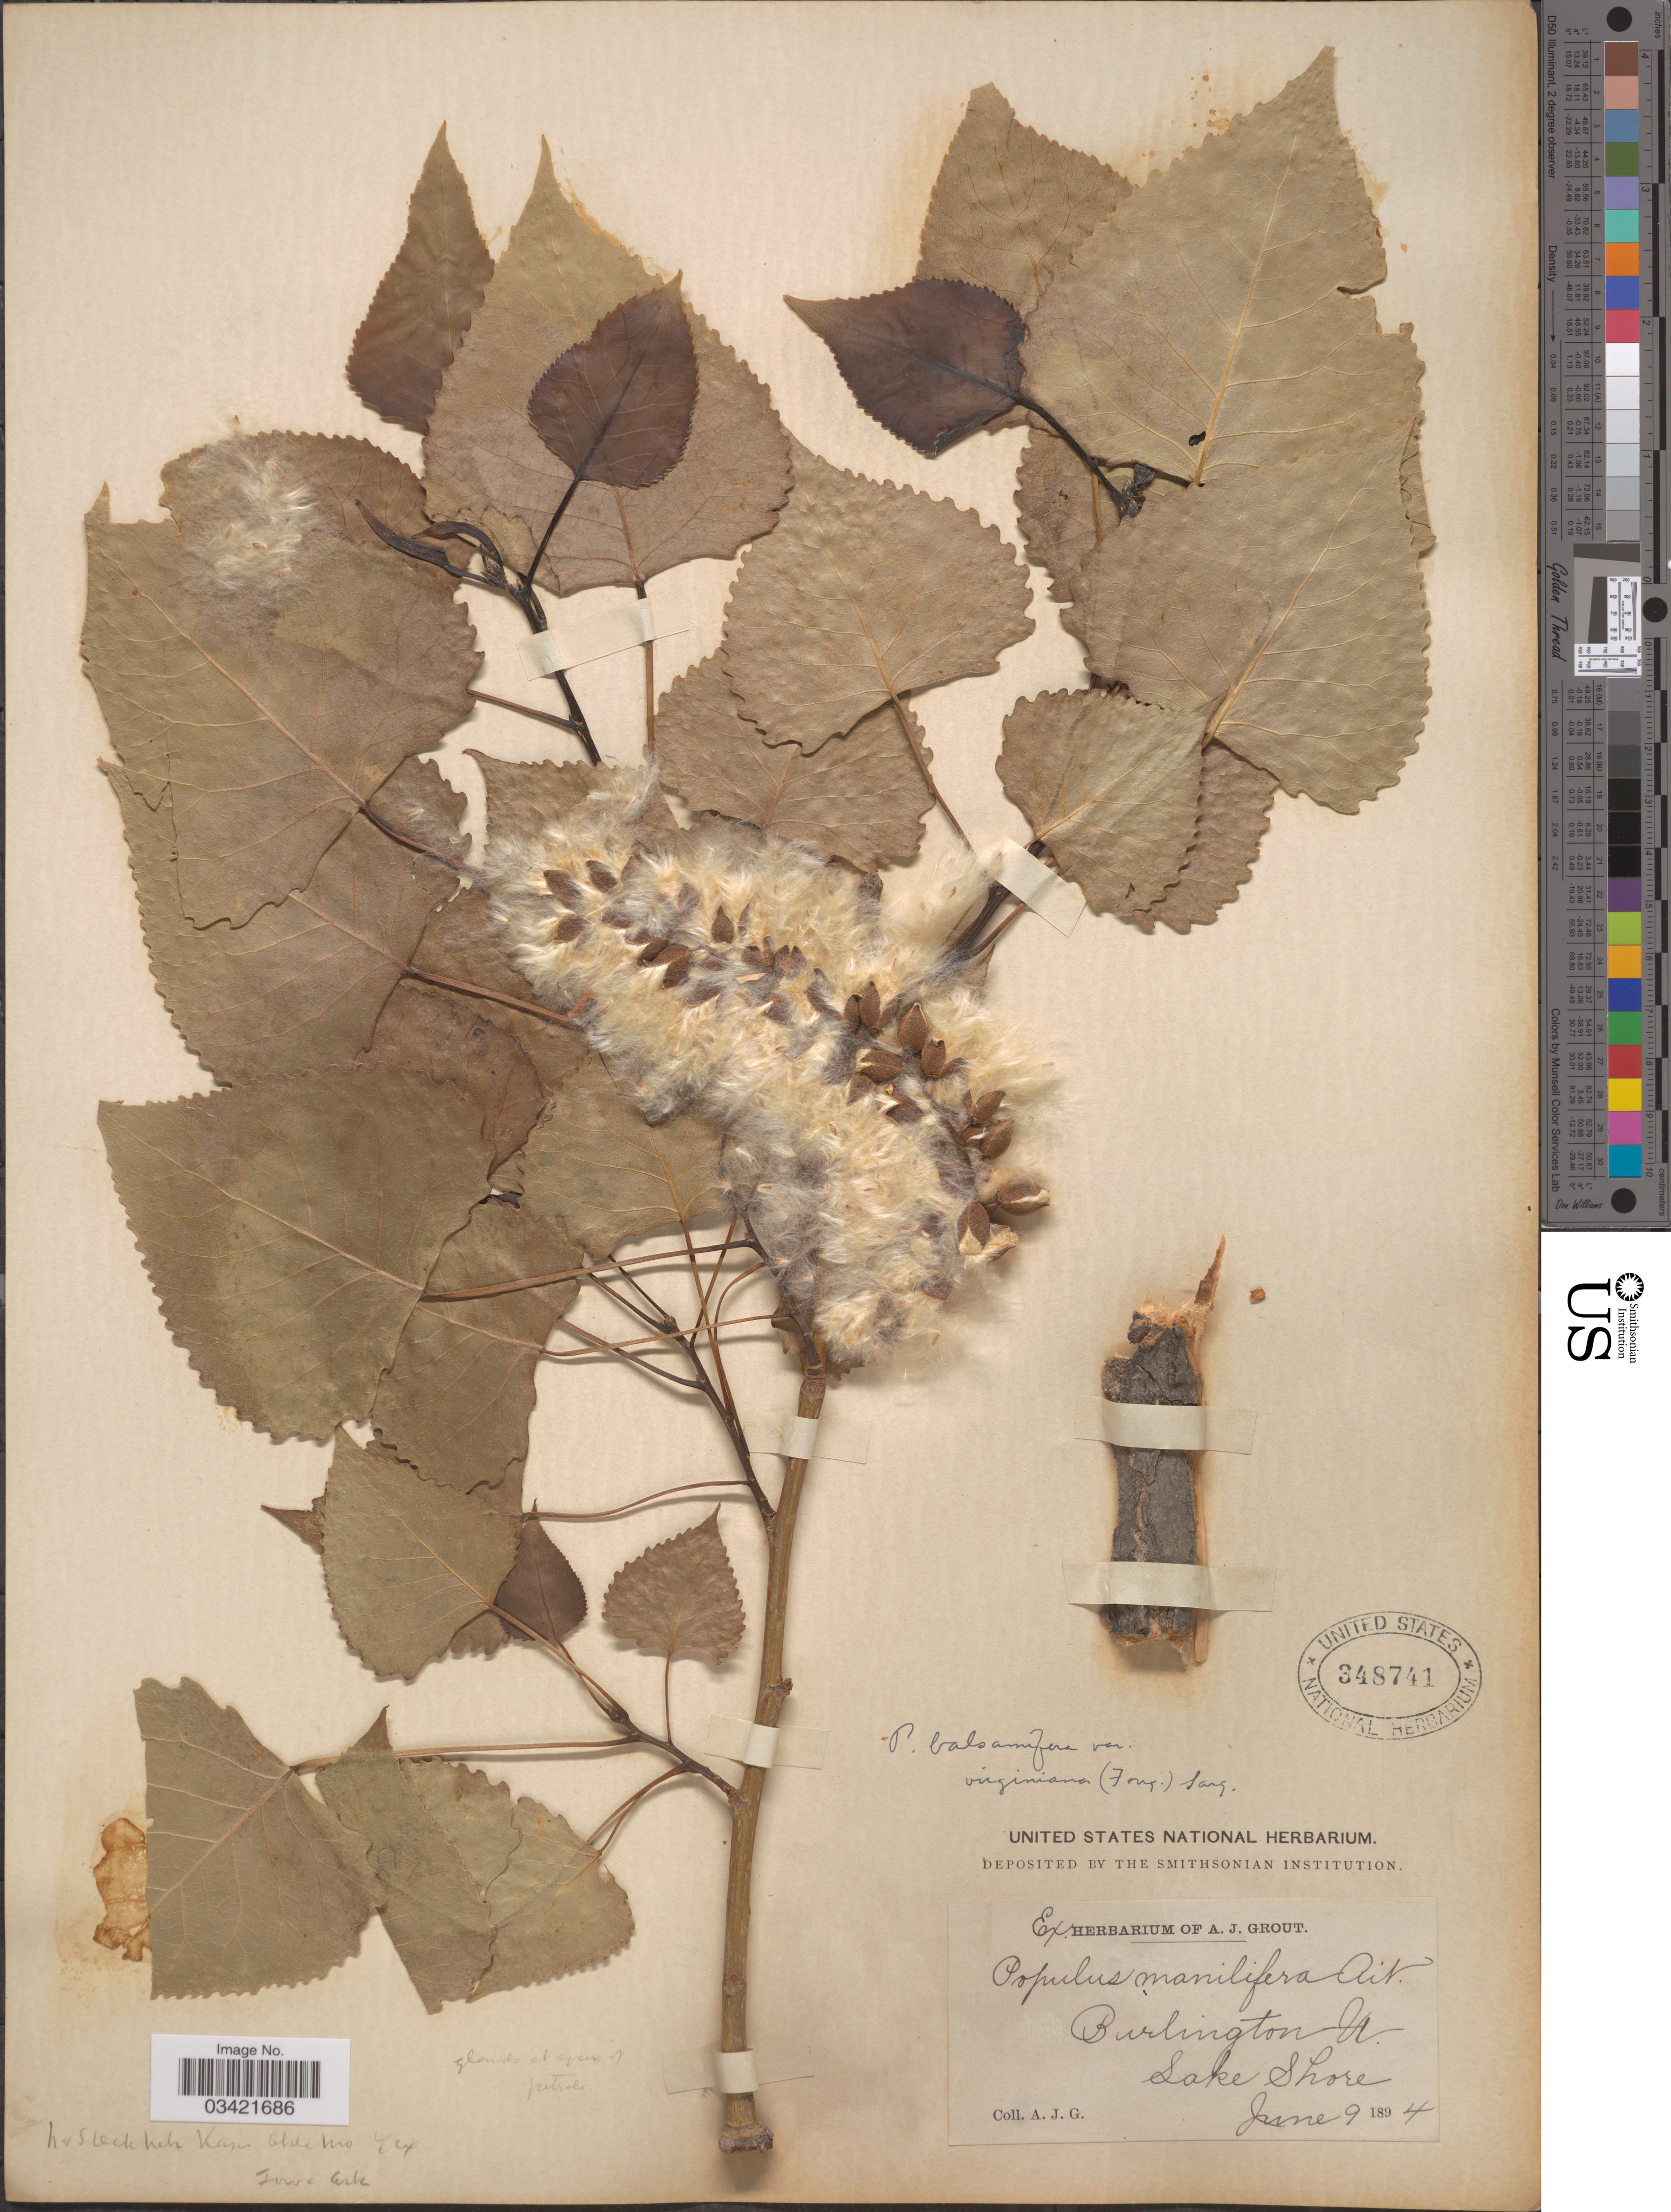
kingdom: Plantae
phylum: Tracheophyta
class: Magnoliopsida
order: Malpighiales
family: Salicaceae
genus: Populus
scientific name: Populus balsamifera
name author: L.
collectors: A. J. Grout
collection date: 1894-06-09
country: United States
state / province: Vermont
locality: Burlington, Lake Shore.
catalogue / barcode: US 348741